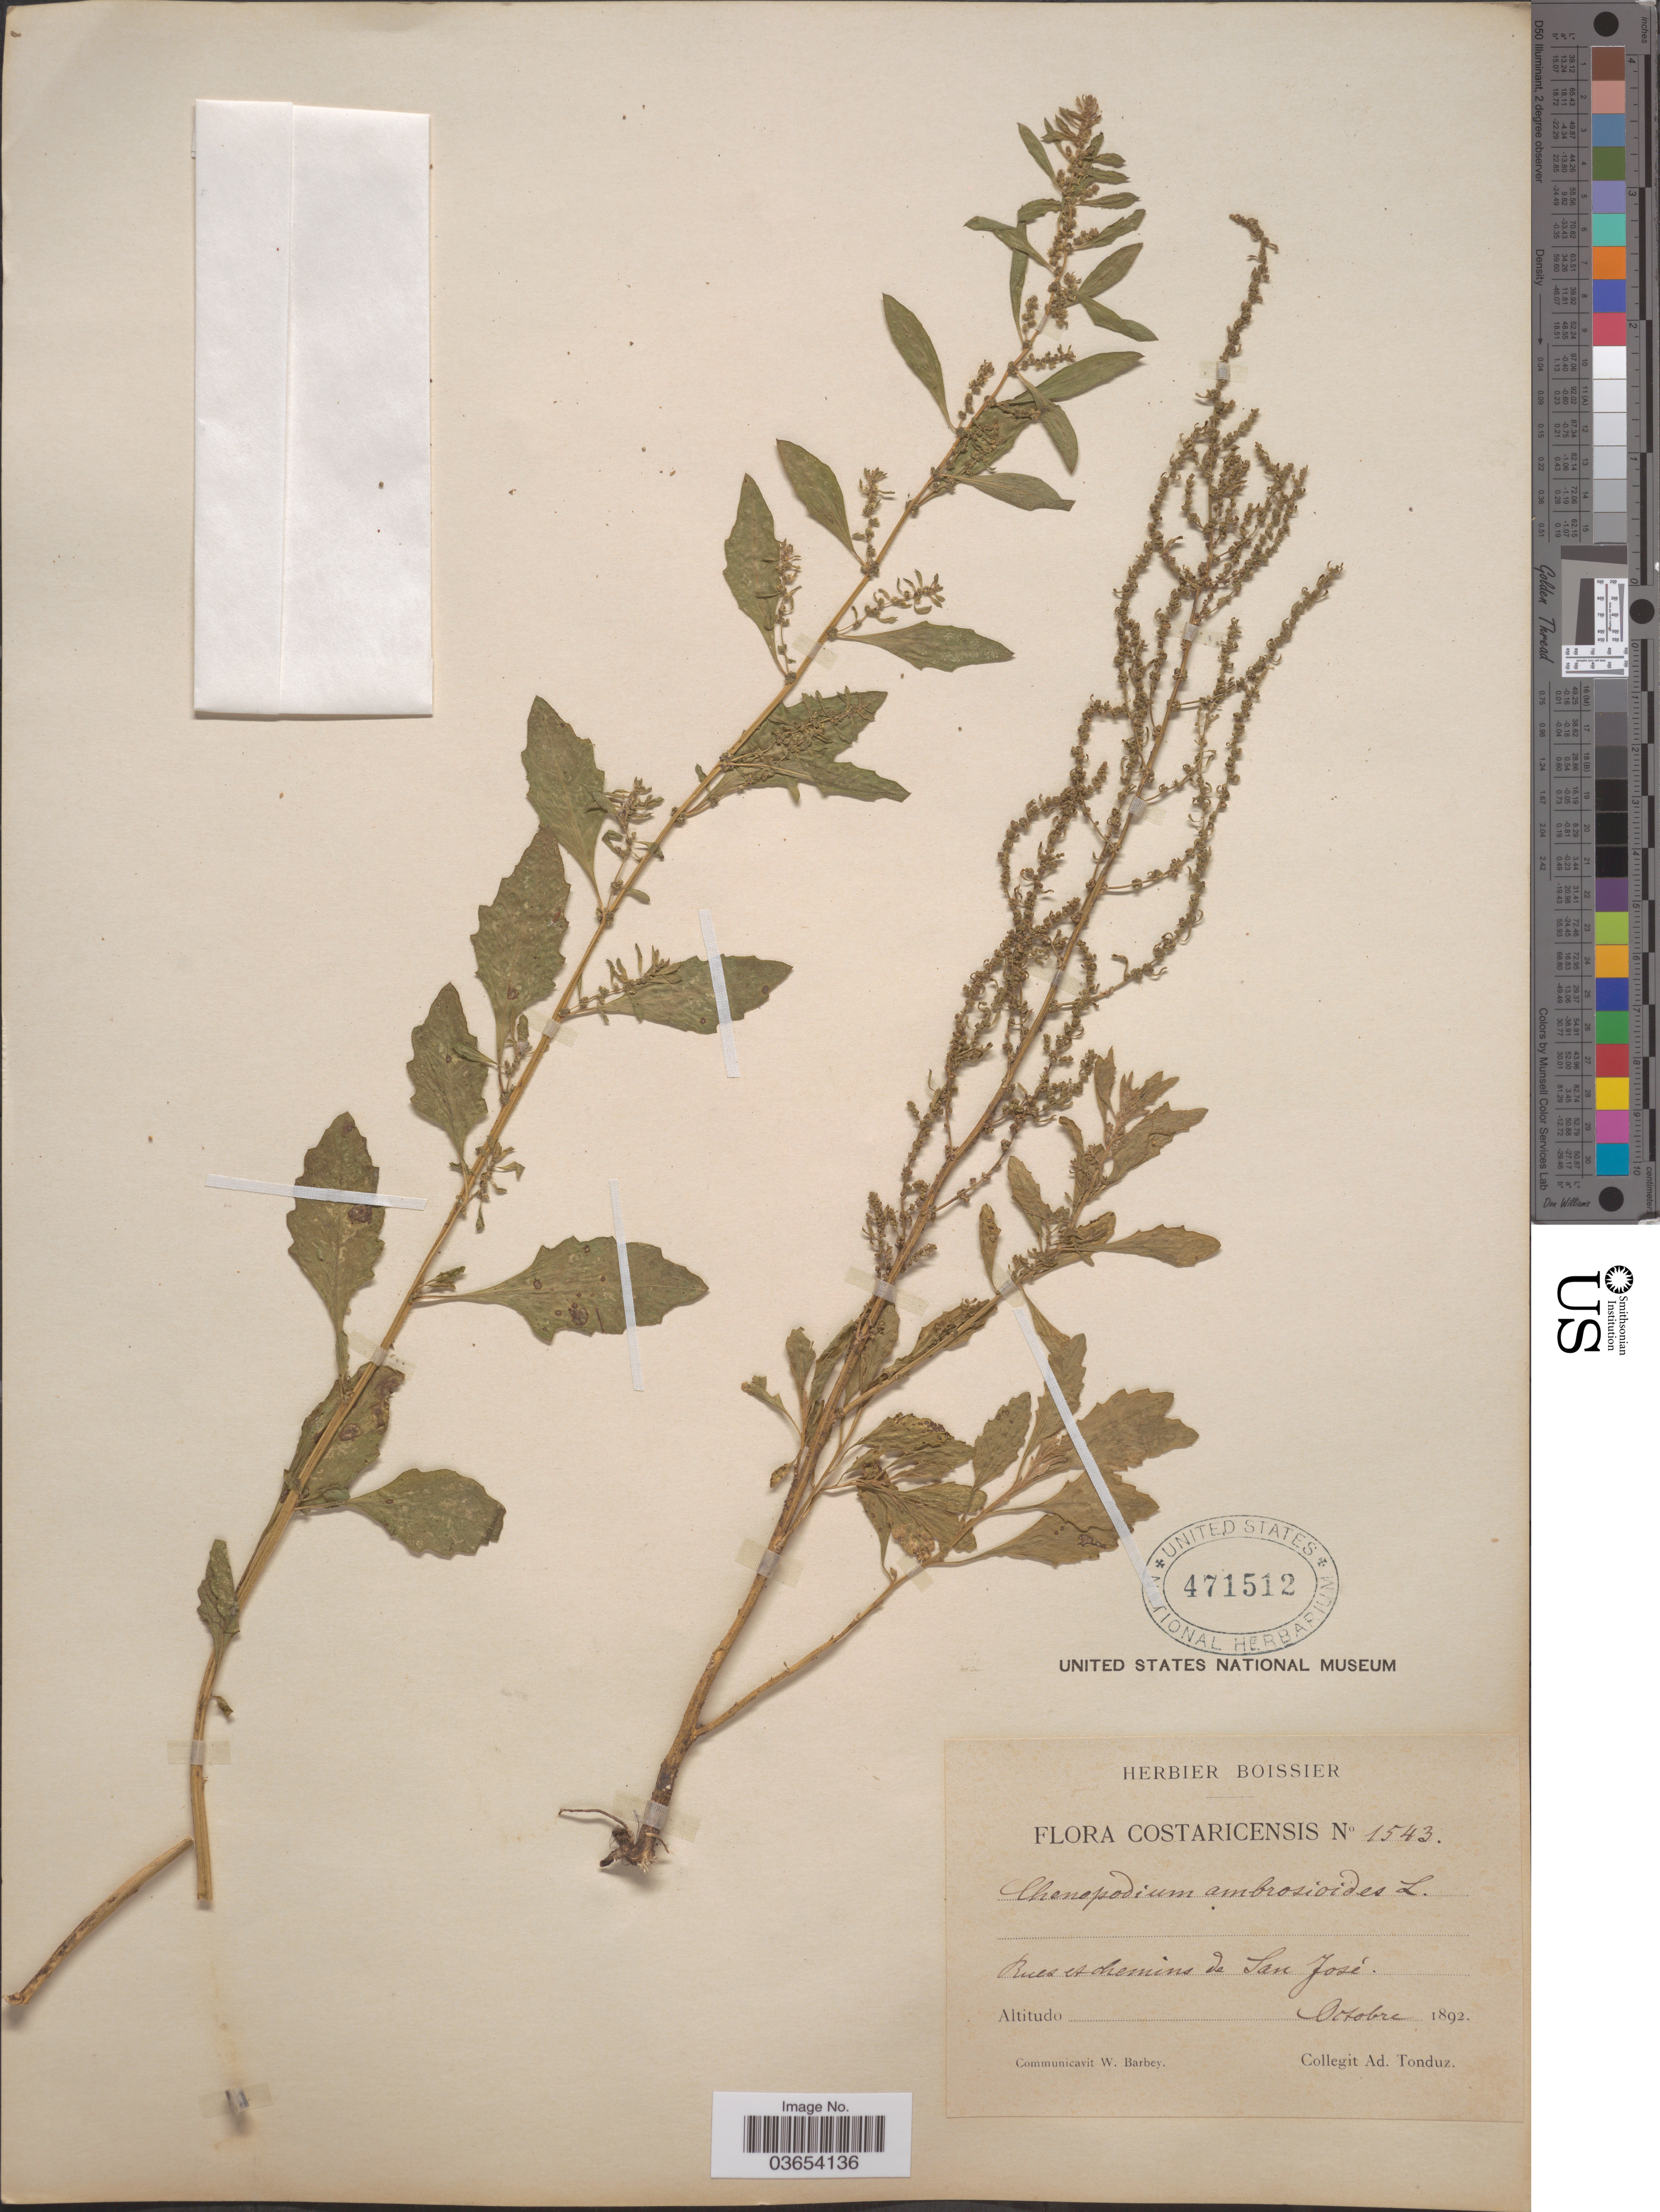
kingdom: Plantae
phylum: Tracheophyta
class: Magnoliopsida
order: Caryophyllales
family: Amaranthaceae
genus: Chenopodium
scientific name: Chenopodium ambrosioides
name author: L.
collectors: A. Tonduz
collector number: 1543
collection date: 1892-10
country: Costa Rica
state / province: San José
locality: Rues et chemins de San José.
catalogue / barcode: US 471512